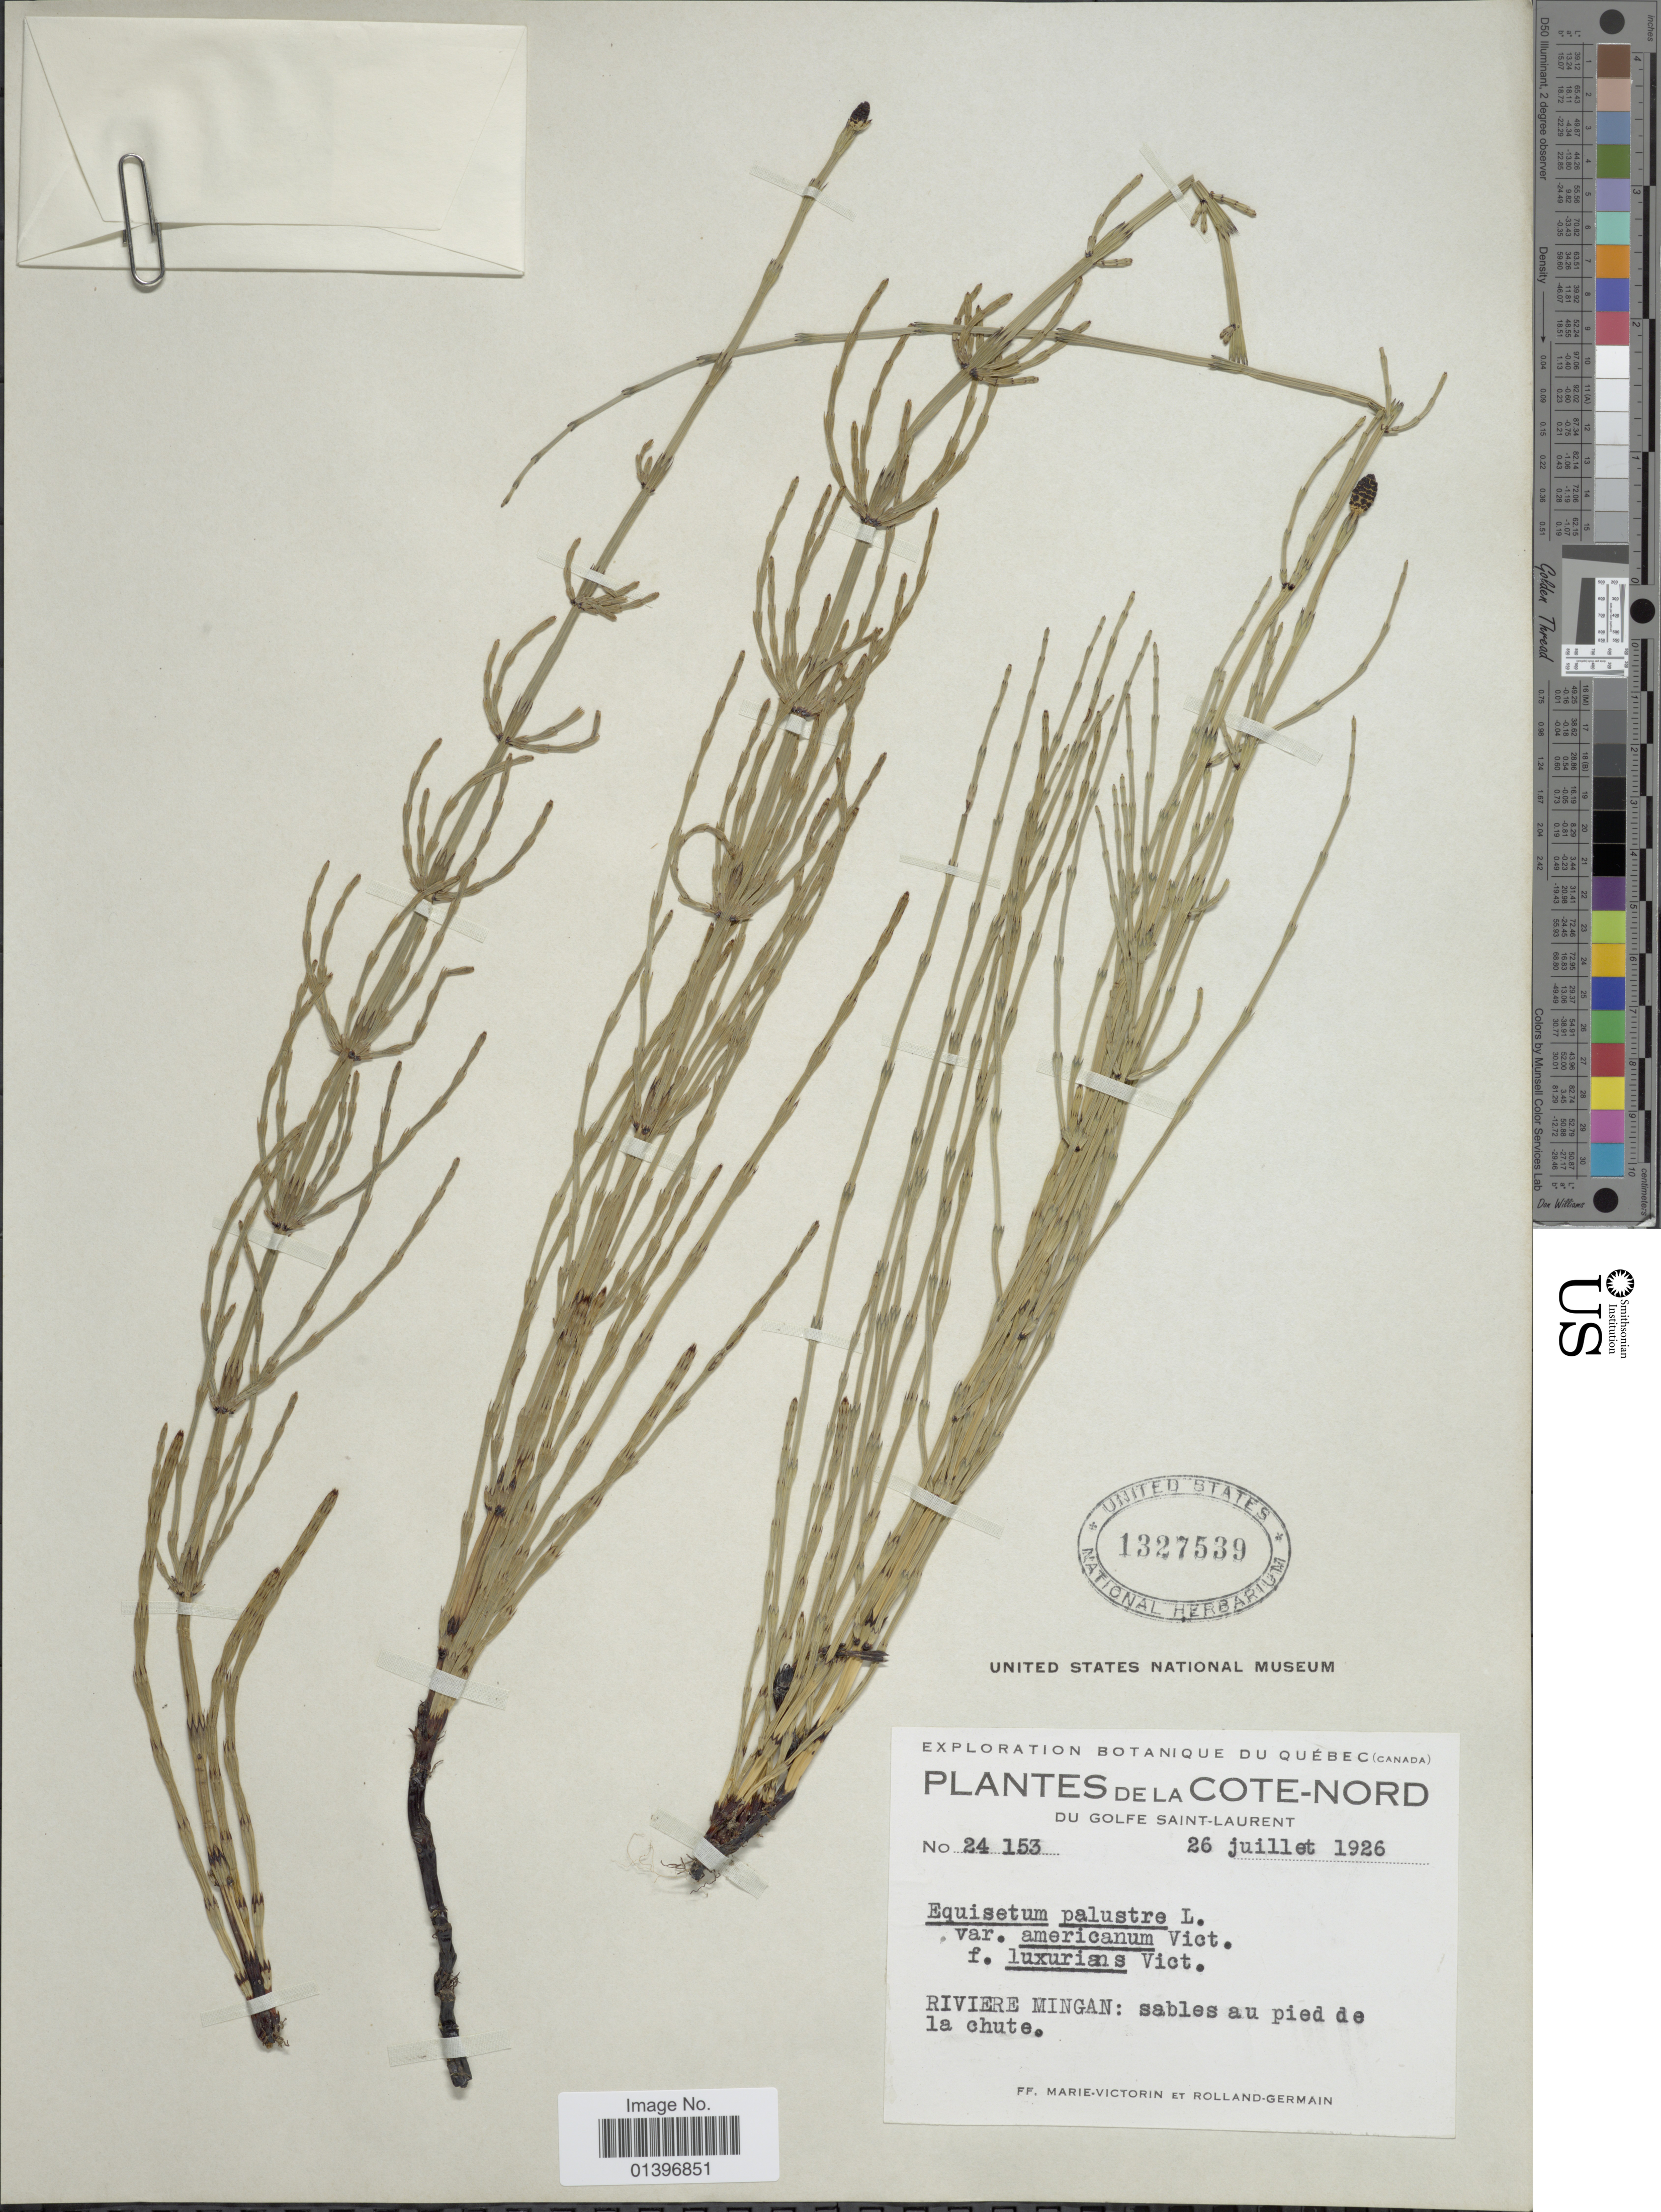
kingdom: Plantae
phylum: Tracheophyta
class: Polypodiopsida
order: Equisetales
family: Equisetaceae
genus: Equisetum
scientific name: Equisetum palustre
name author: L.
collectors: Fr. Marie-Victorin & Rolland-Germain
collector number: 24153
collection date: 1926-07-26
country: Canada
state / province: Quebec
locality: Plantes de la Cote-Nord. Du Golfe Saint-Laurent. Riviere Mingan: sables au pied de la chute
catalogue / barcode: US 1327539